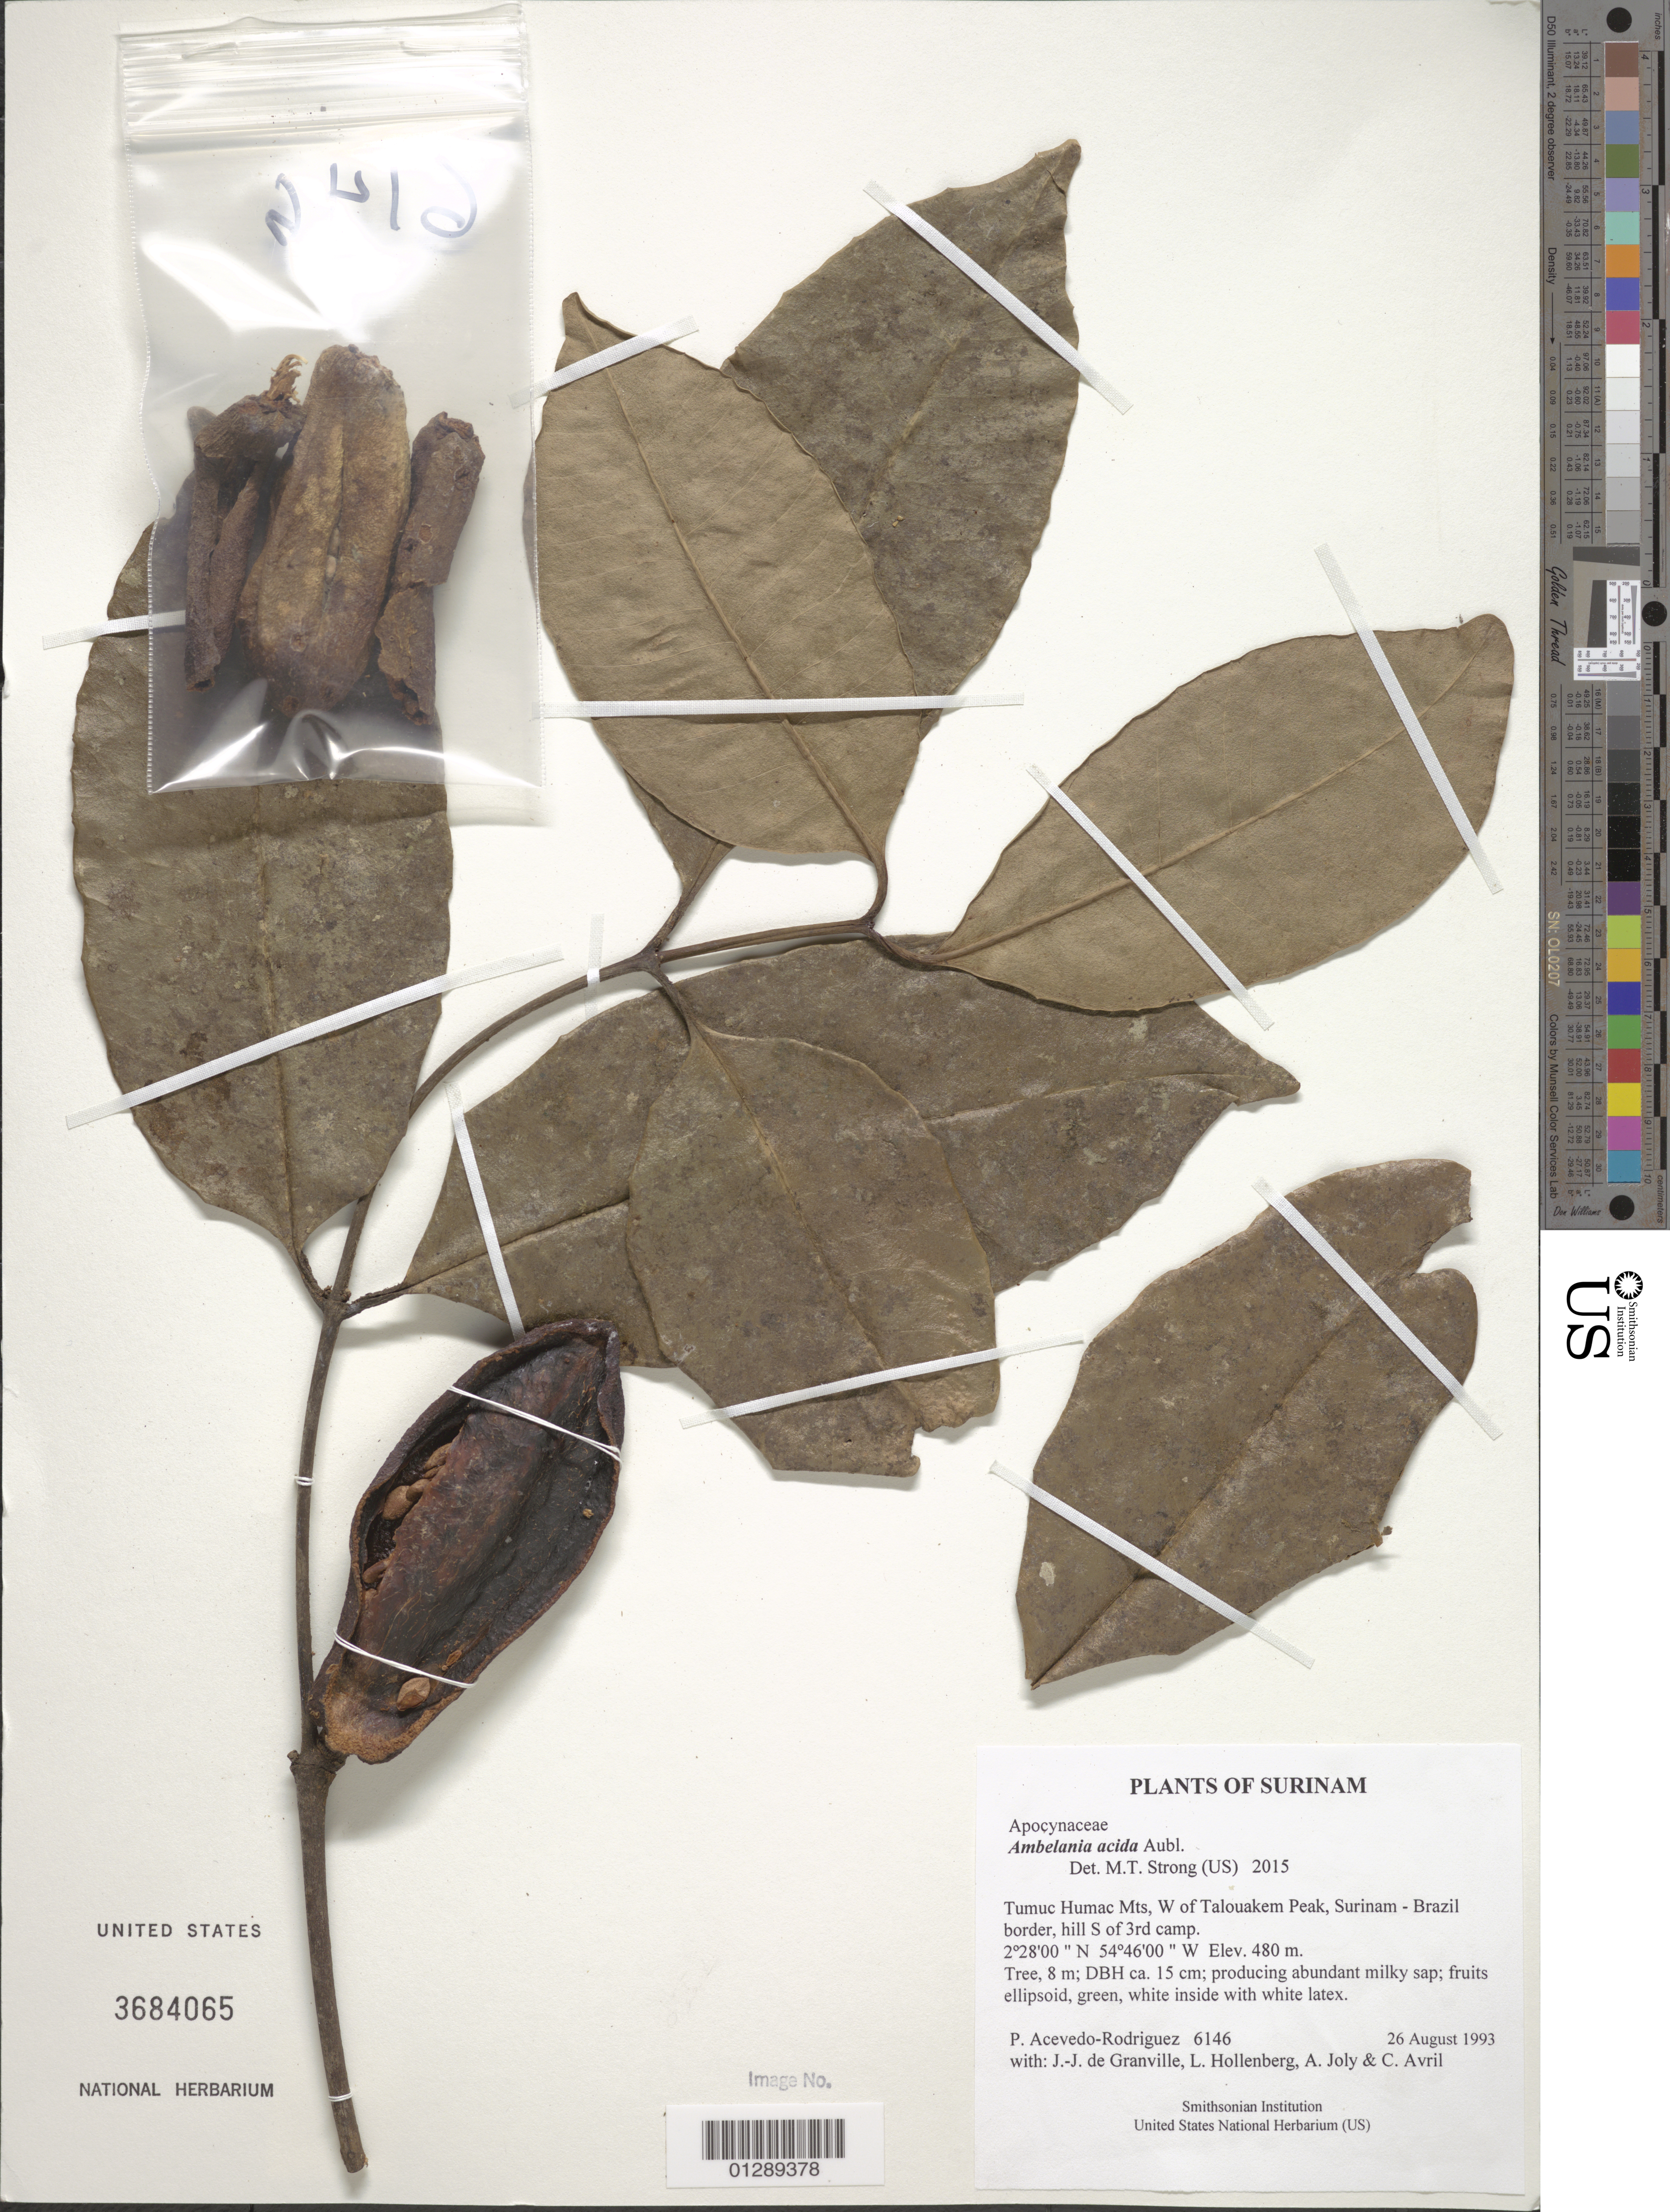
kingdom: Plantae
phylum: Tracheophyta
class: Magnoliopsida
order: Gentianales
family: Apocynaceae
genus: Ambelania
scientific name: Ambelania acida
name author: Aubl.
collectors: P. Acevedo-Rodr., J.-J. de Granville, L. Hollenberg, A. Joly & C. Avril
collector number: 6146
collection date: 1993-08-26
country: Suriname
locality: Tumuc Humac Mts, W of Talouakem Peak, Suriname - Brazil border, hill S of 3rd camp.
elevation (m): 480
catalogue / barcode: US 3684065